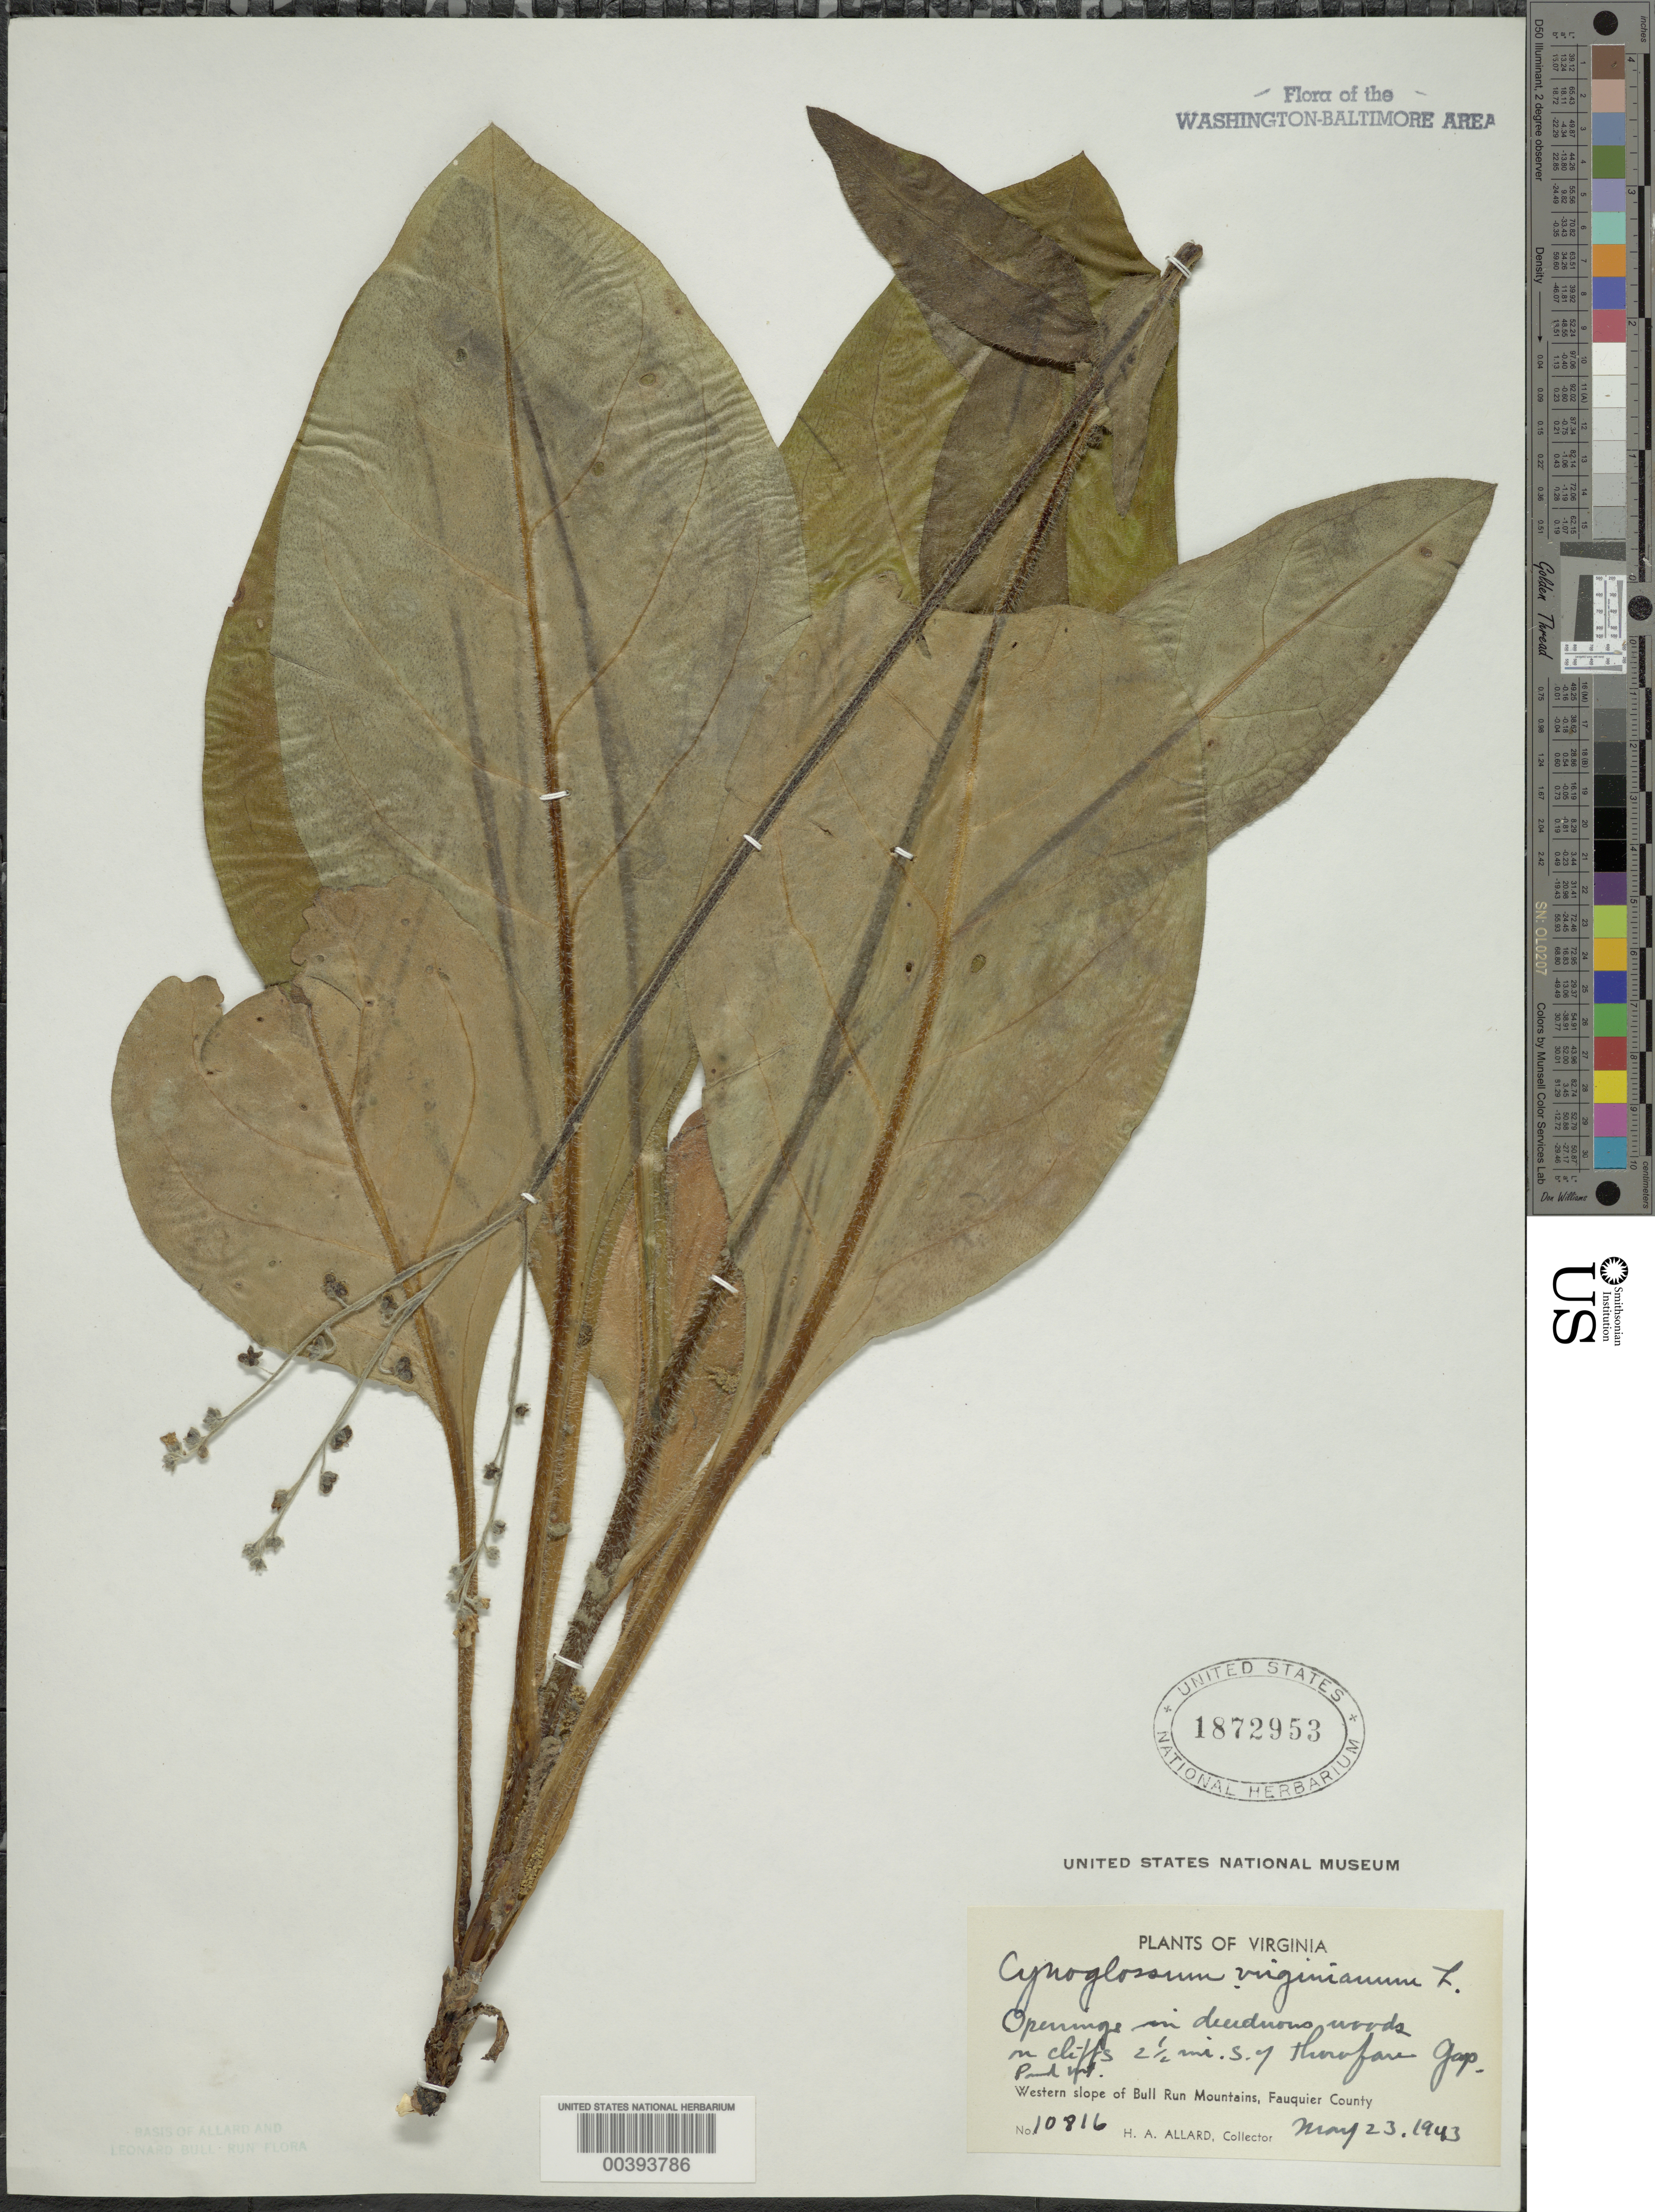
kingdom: Plantae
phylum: Tracheophyta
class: Magnoliopsida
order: Boraginales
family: Boraginaceae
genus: Cynoglossum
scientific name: Cynoglossum virginianum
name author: L.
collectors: H. A. Allard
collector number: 10816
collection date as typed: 23 May 1943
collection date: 1943-05-23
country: United States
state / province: Virginia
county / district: Fauquier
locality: Pond Mountain, south of Thorofare Gap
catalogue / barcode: US 1872953